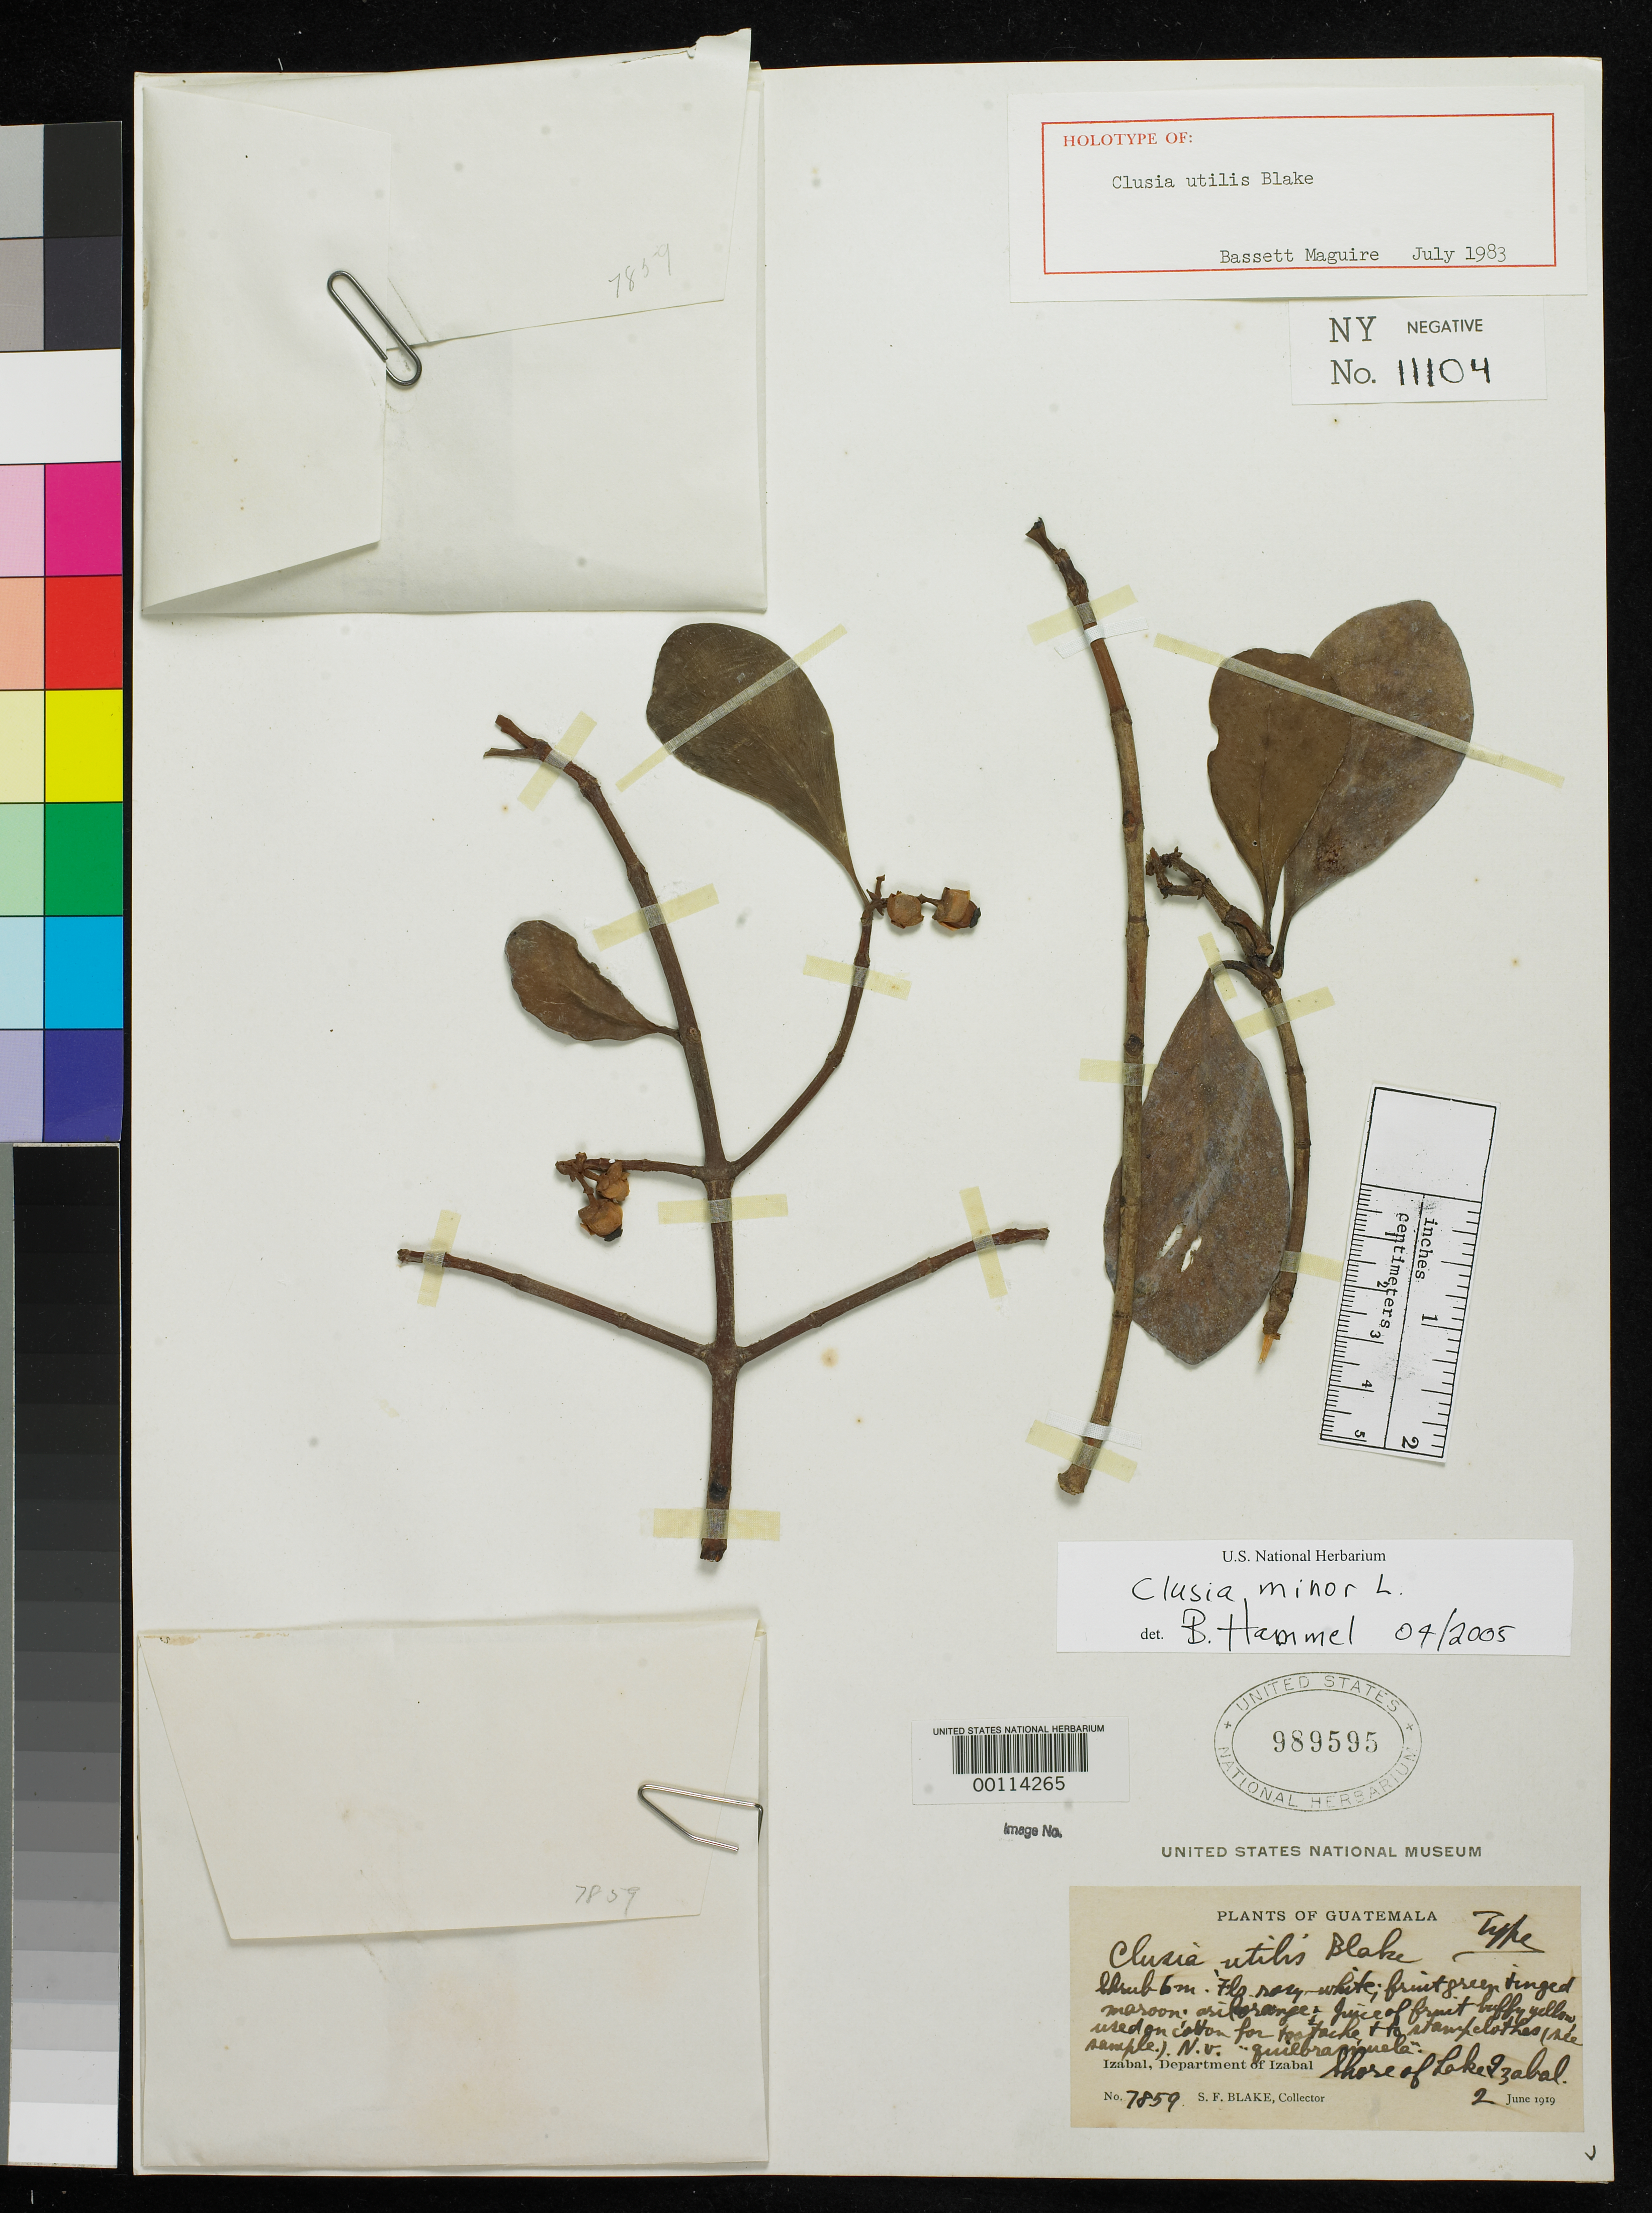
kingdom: Plantae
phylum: Tracheophyta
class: Magnoliopsida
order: Malpighiales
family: Clusiaceae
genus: Clusia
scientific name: Clusia utilis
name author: S.F. Blake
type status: Holotype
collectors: S. Blake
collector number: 7859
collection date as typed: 02 Jun 1919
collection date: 1919-06-02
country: Guatemala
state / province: Izabal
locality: Izabal.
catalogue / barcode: US 989595